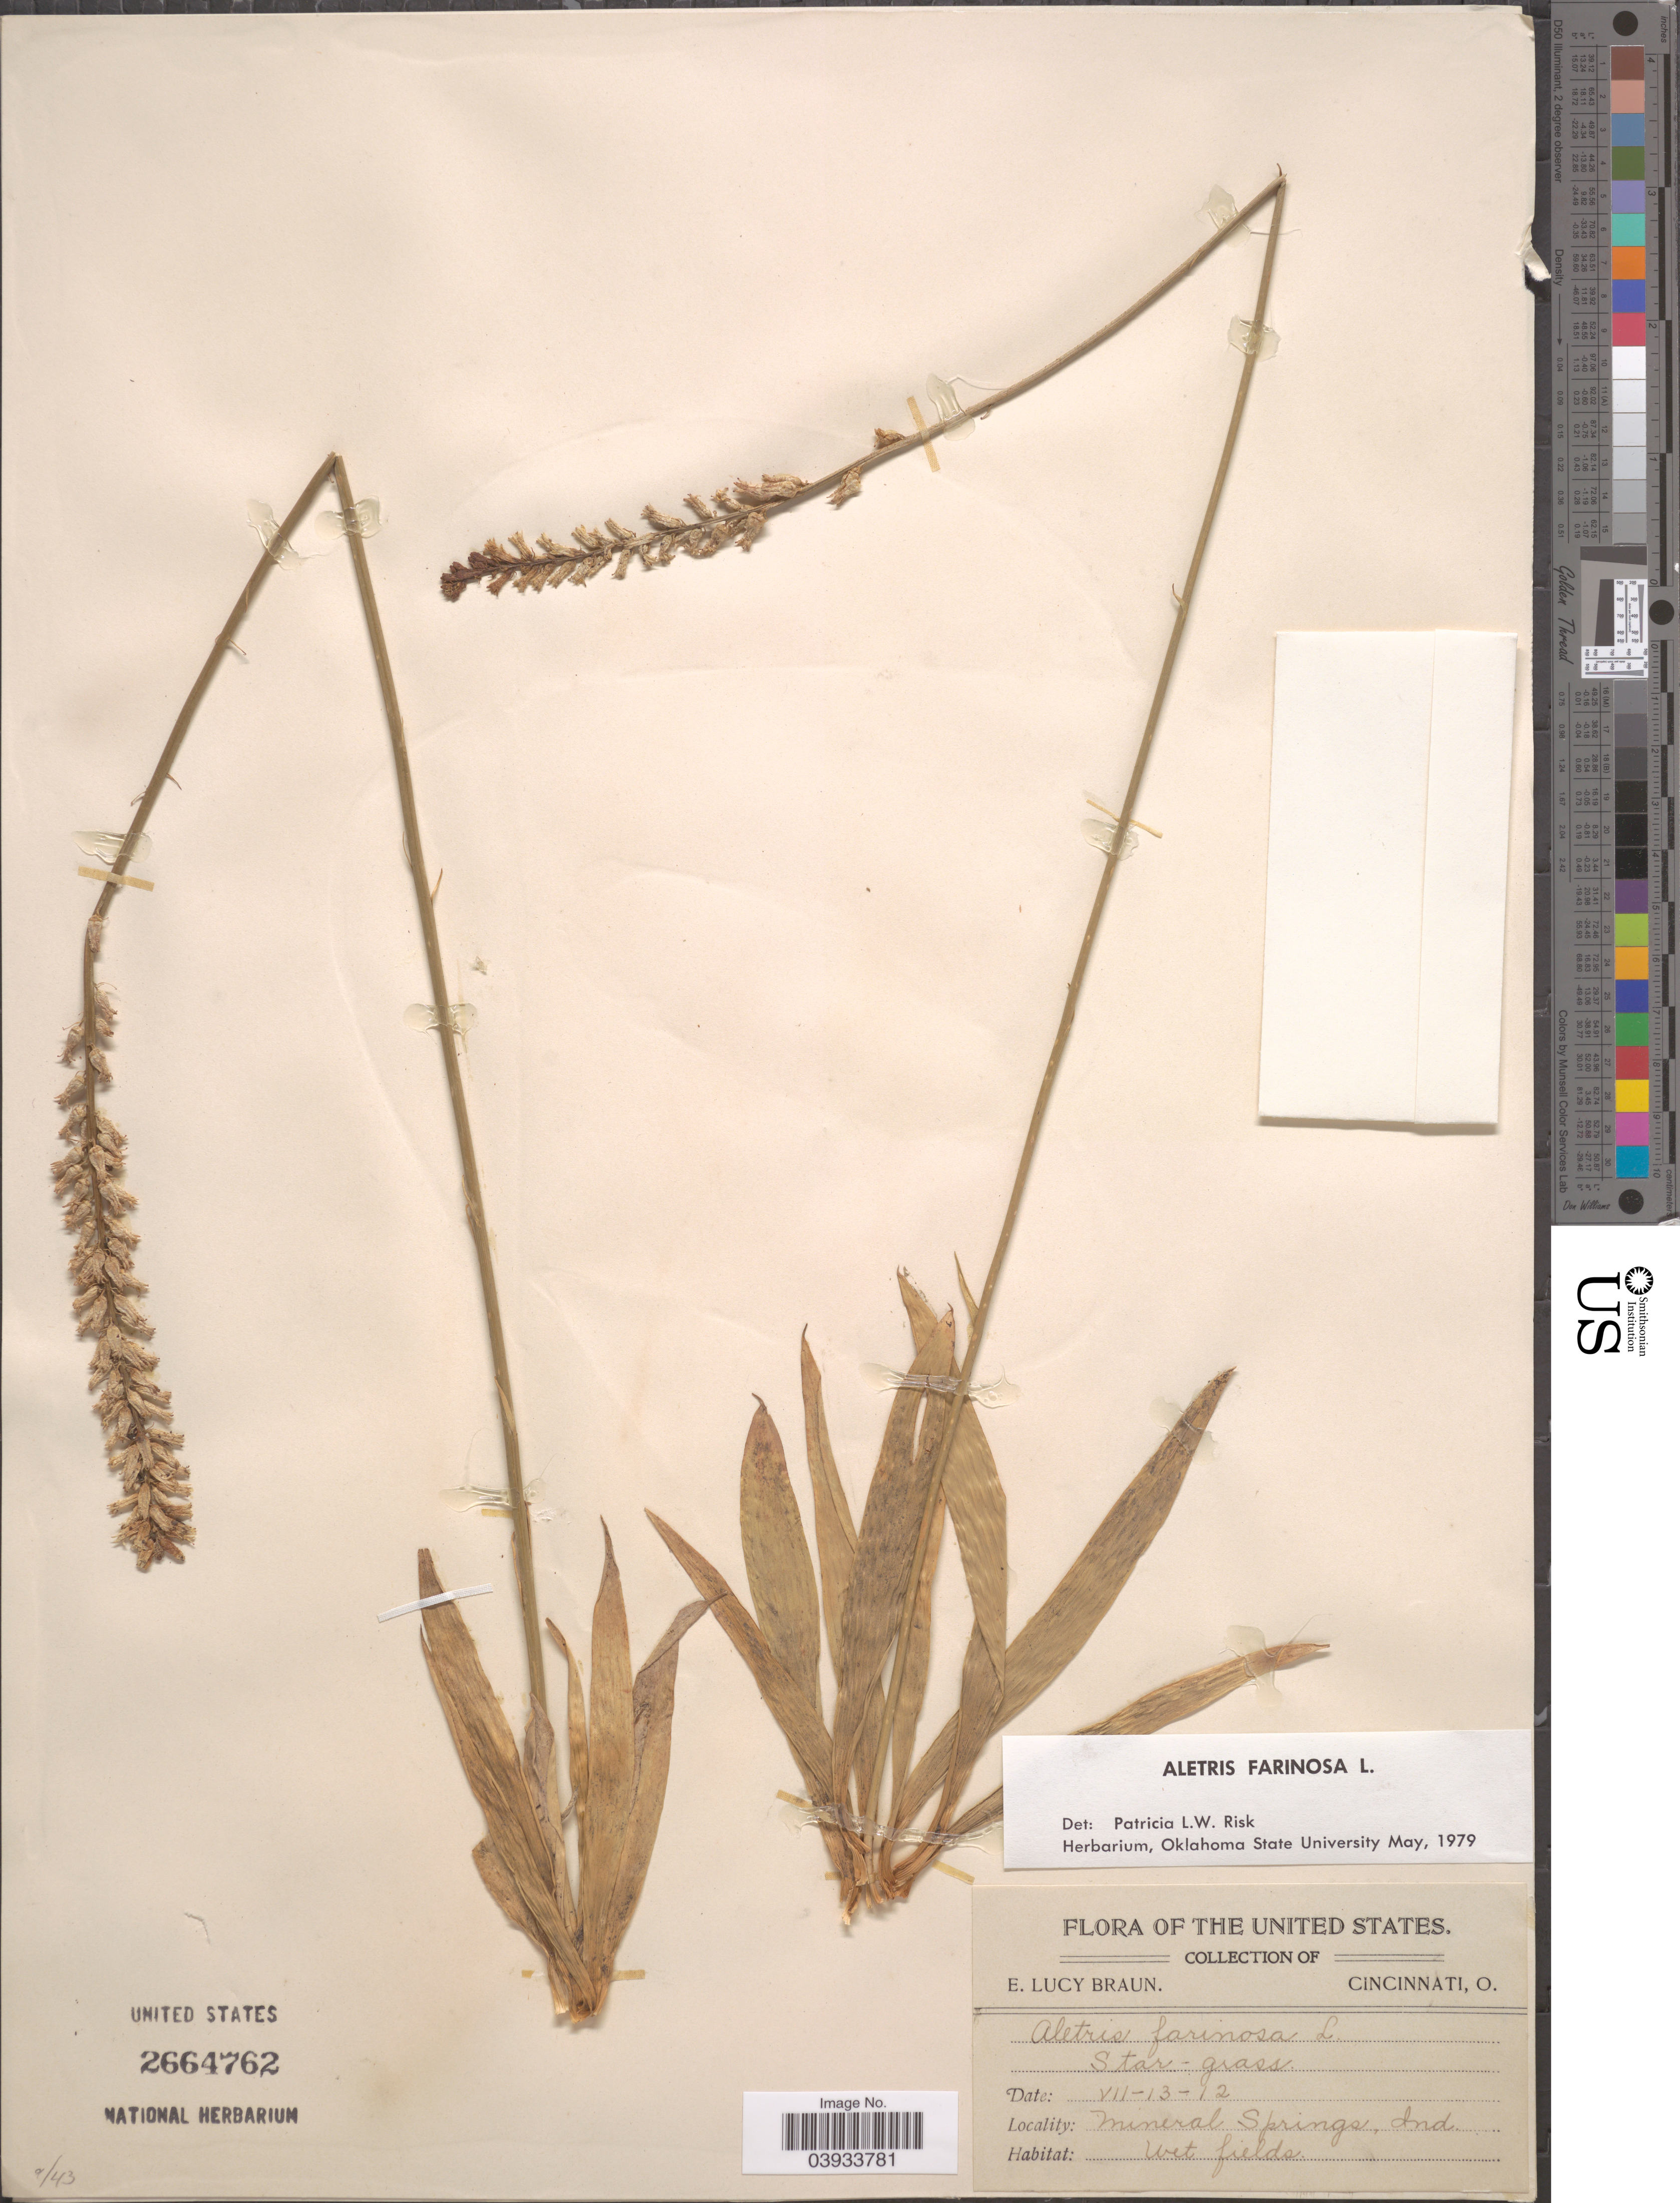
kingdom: Plantae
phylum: Tracheophyta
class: Liliopsida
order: Dioscoreales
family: Nartheciaceae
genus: Aletris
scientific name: Aletris farinosa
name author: L.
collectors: E. L. Braun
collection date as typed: Transcribed d/m/y: 13/7/12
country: United States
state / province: Indiana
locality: Mineral Springs.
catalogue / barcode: US 2664762